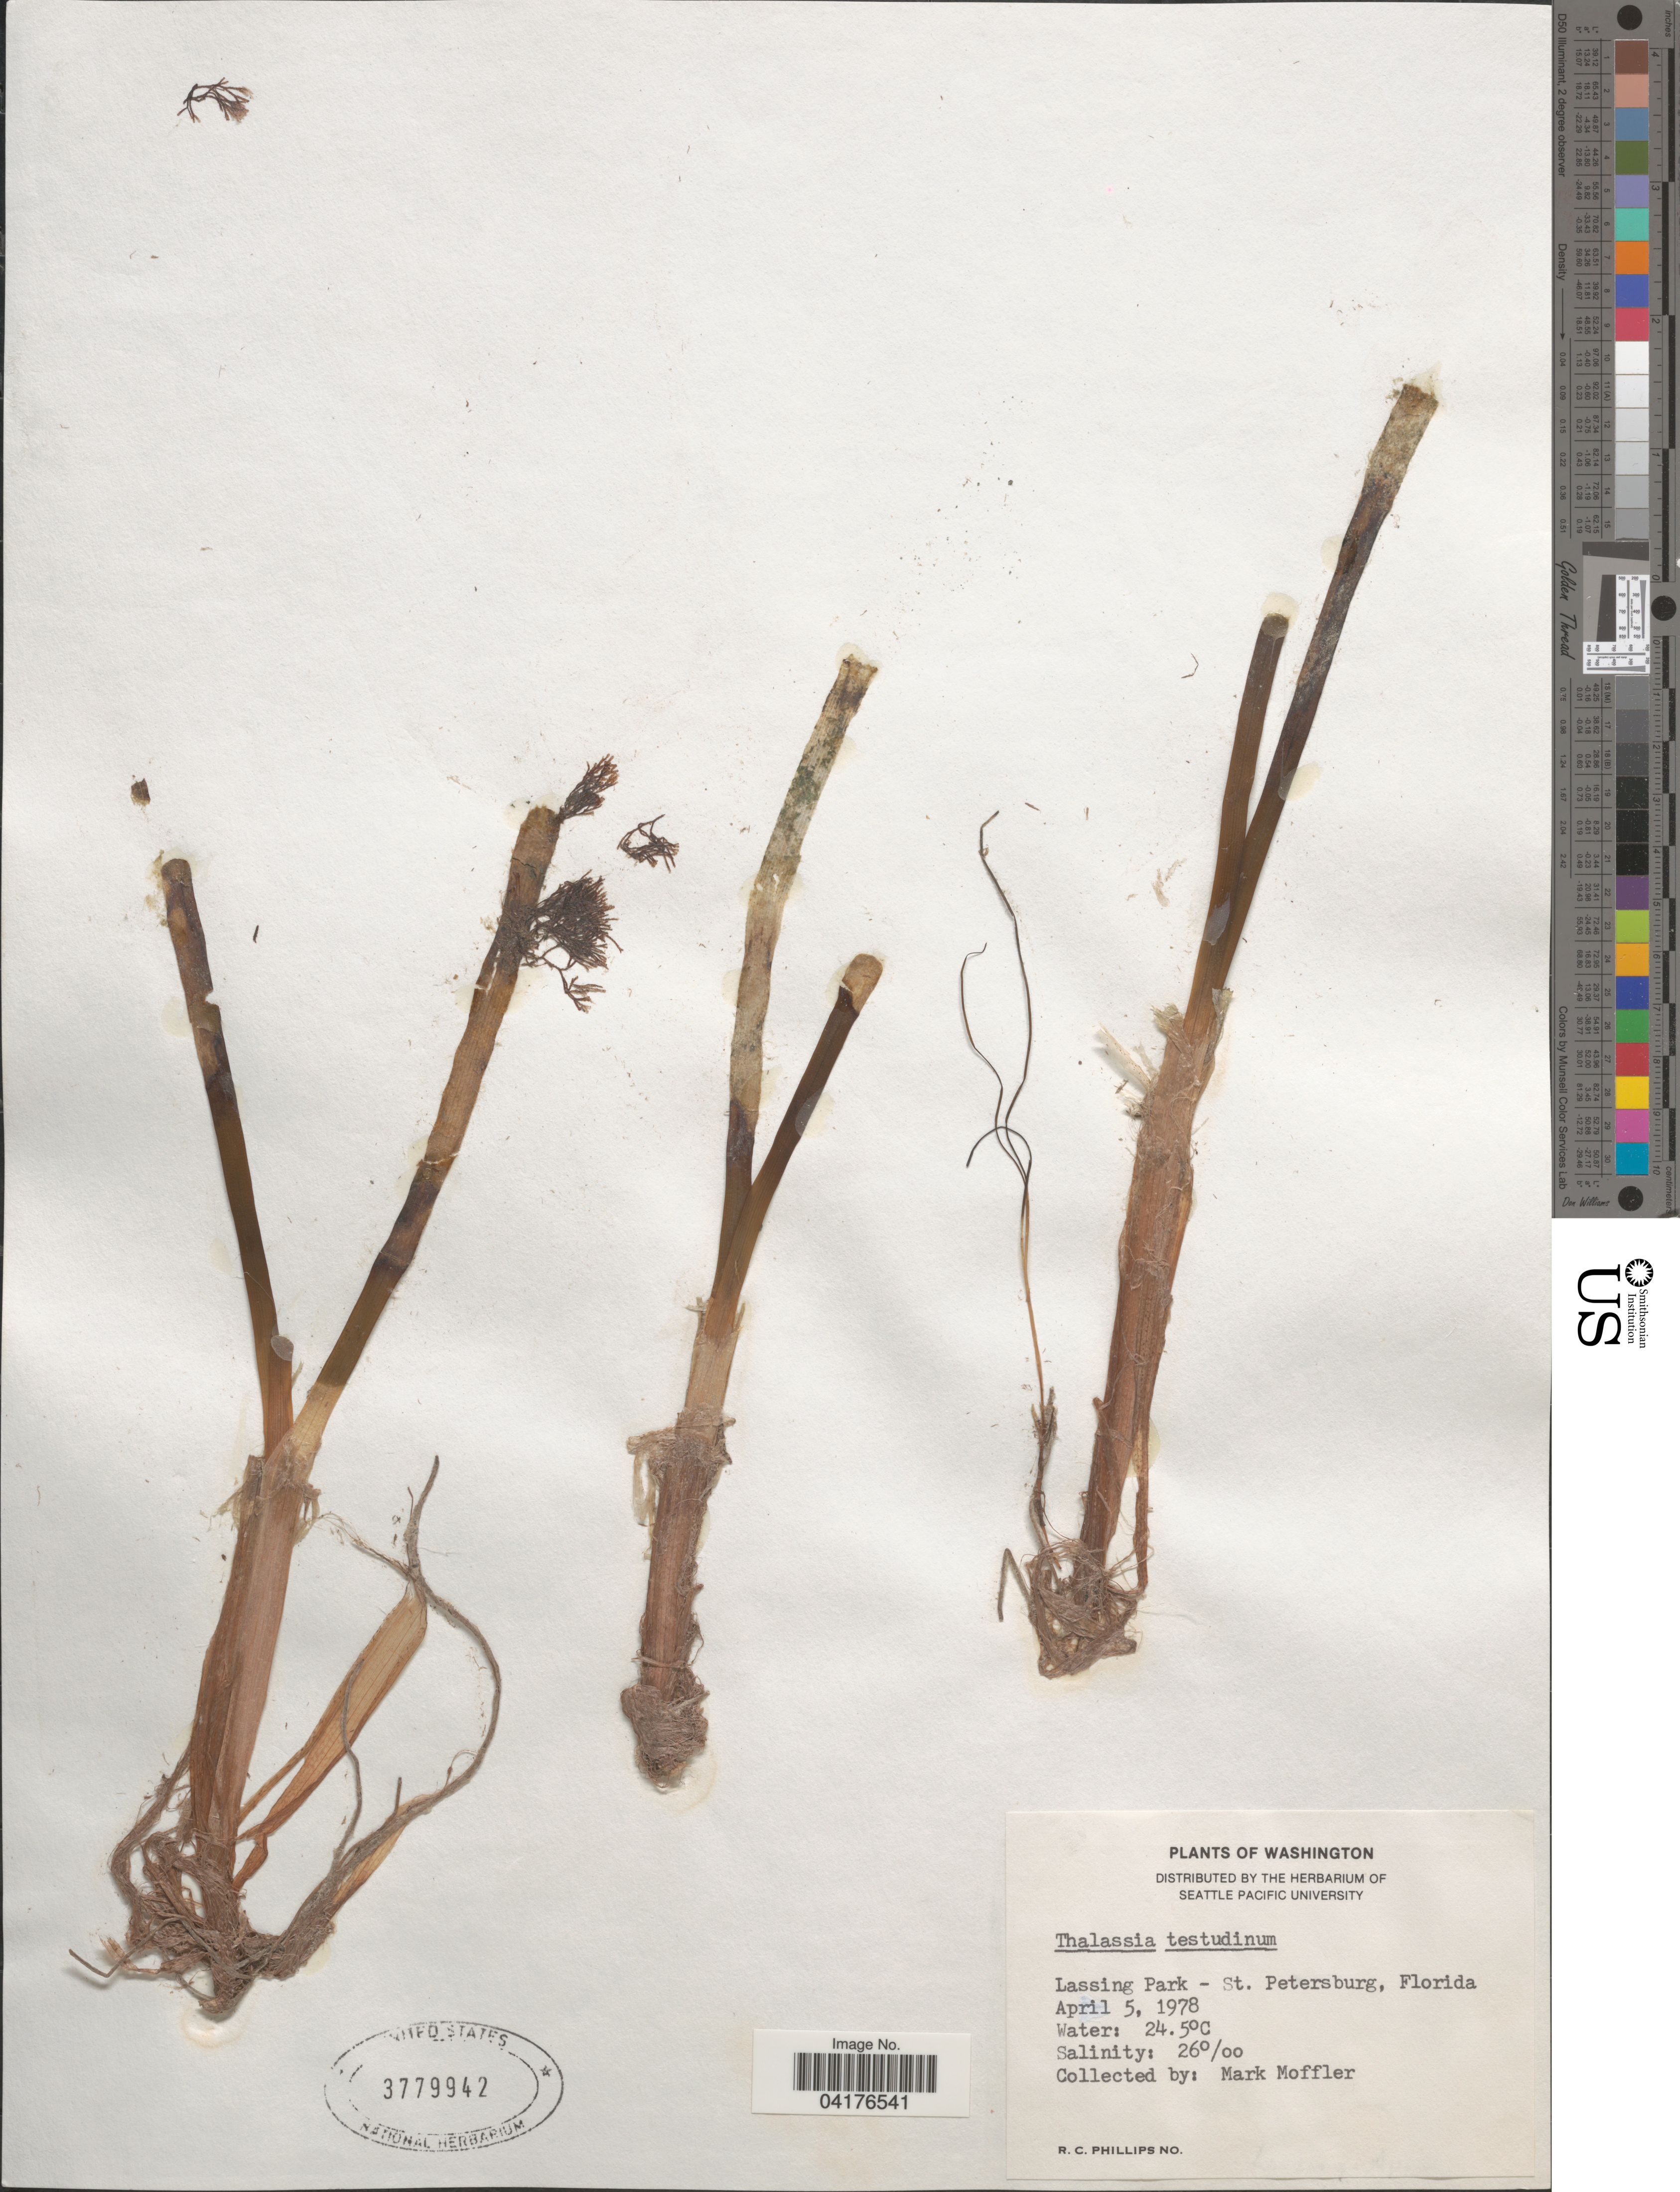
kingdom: Plantae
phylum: Tracheophyta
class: Liliopsida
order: Alismatales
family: Hydrocharitaceae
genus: Thalassia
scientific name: Thalassia testudinum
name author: Banks & Sol. ex K.D. Koenig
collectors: M. Moffler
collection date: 1978-04-05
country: United States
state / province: Florida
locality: Lassing Park - St. Petersburg.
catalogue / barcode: US 3779942